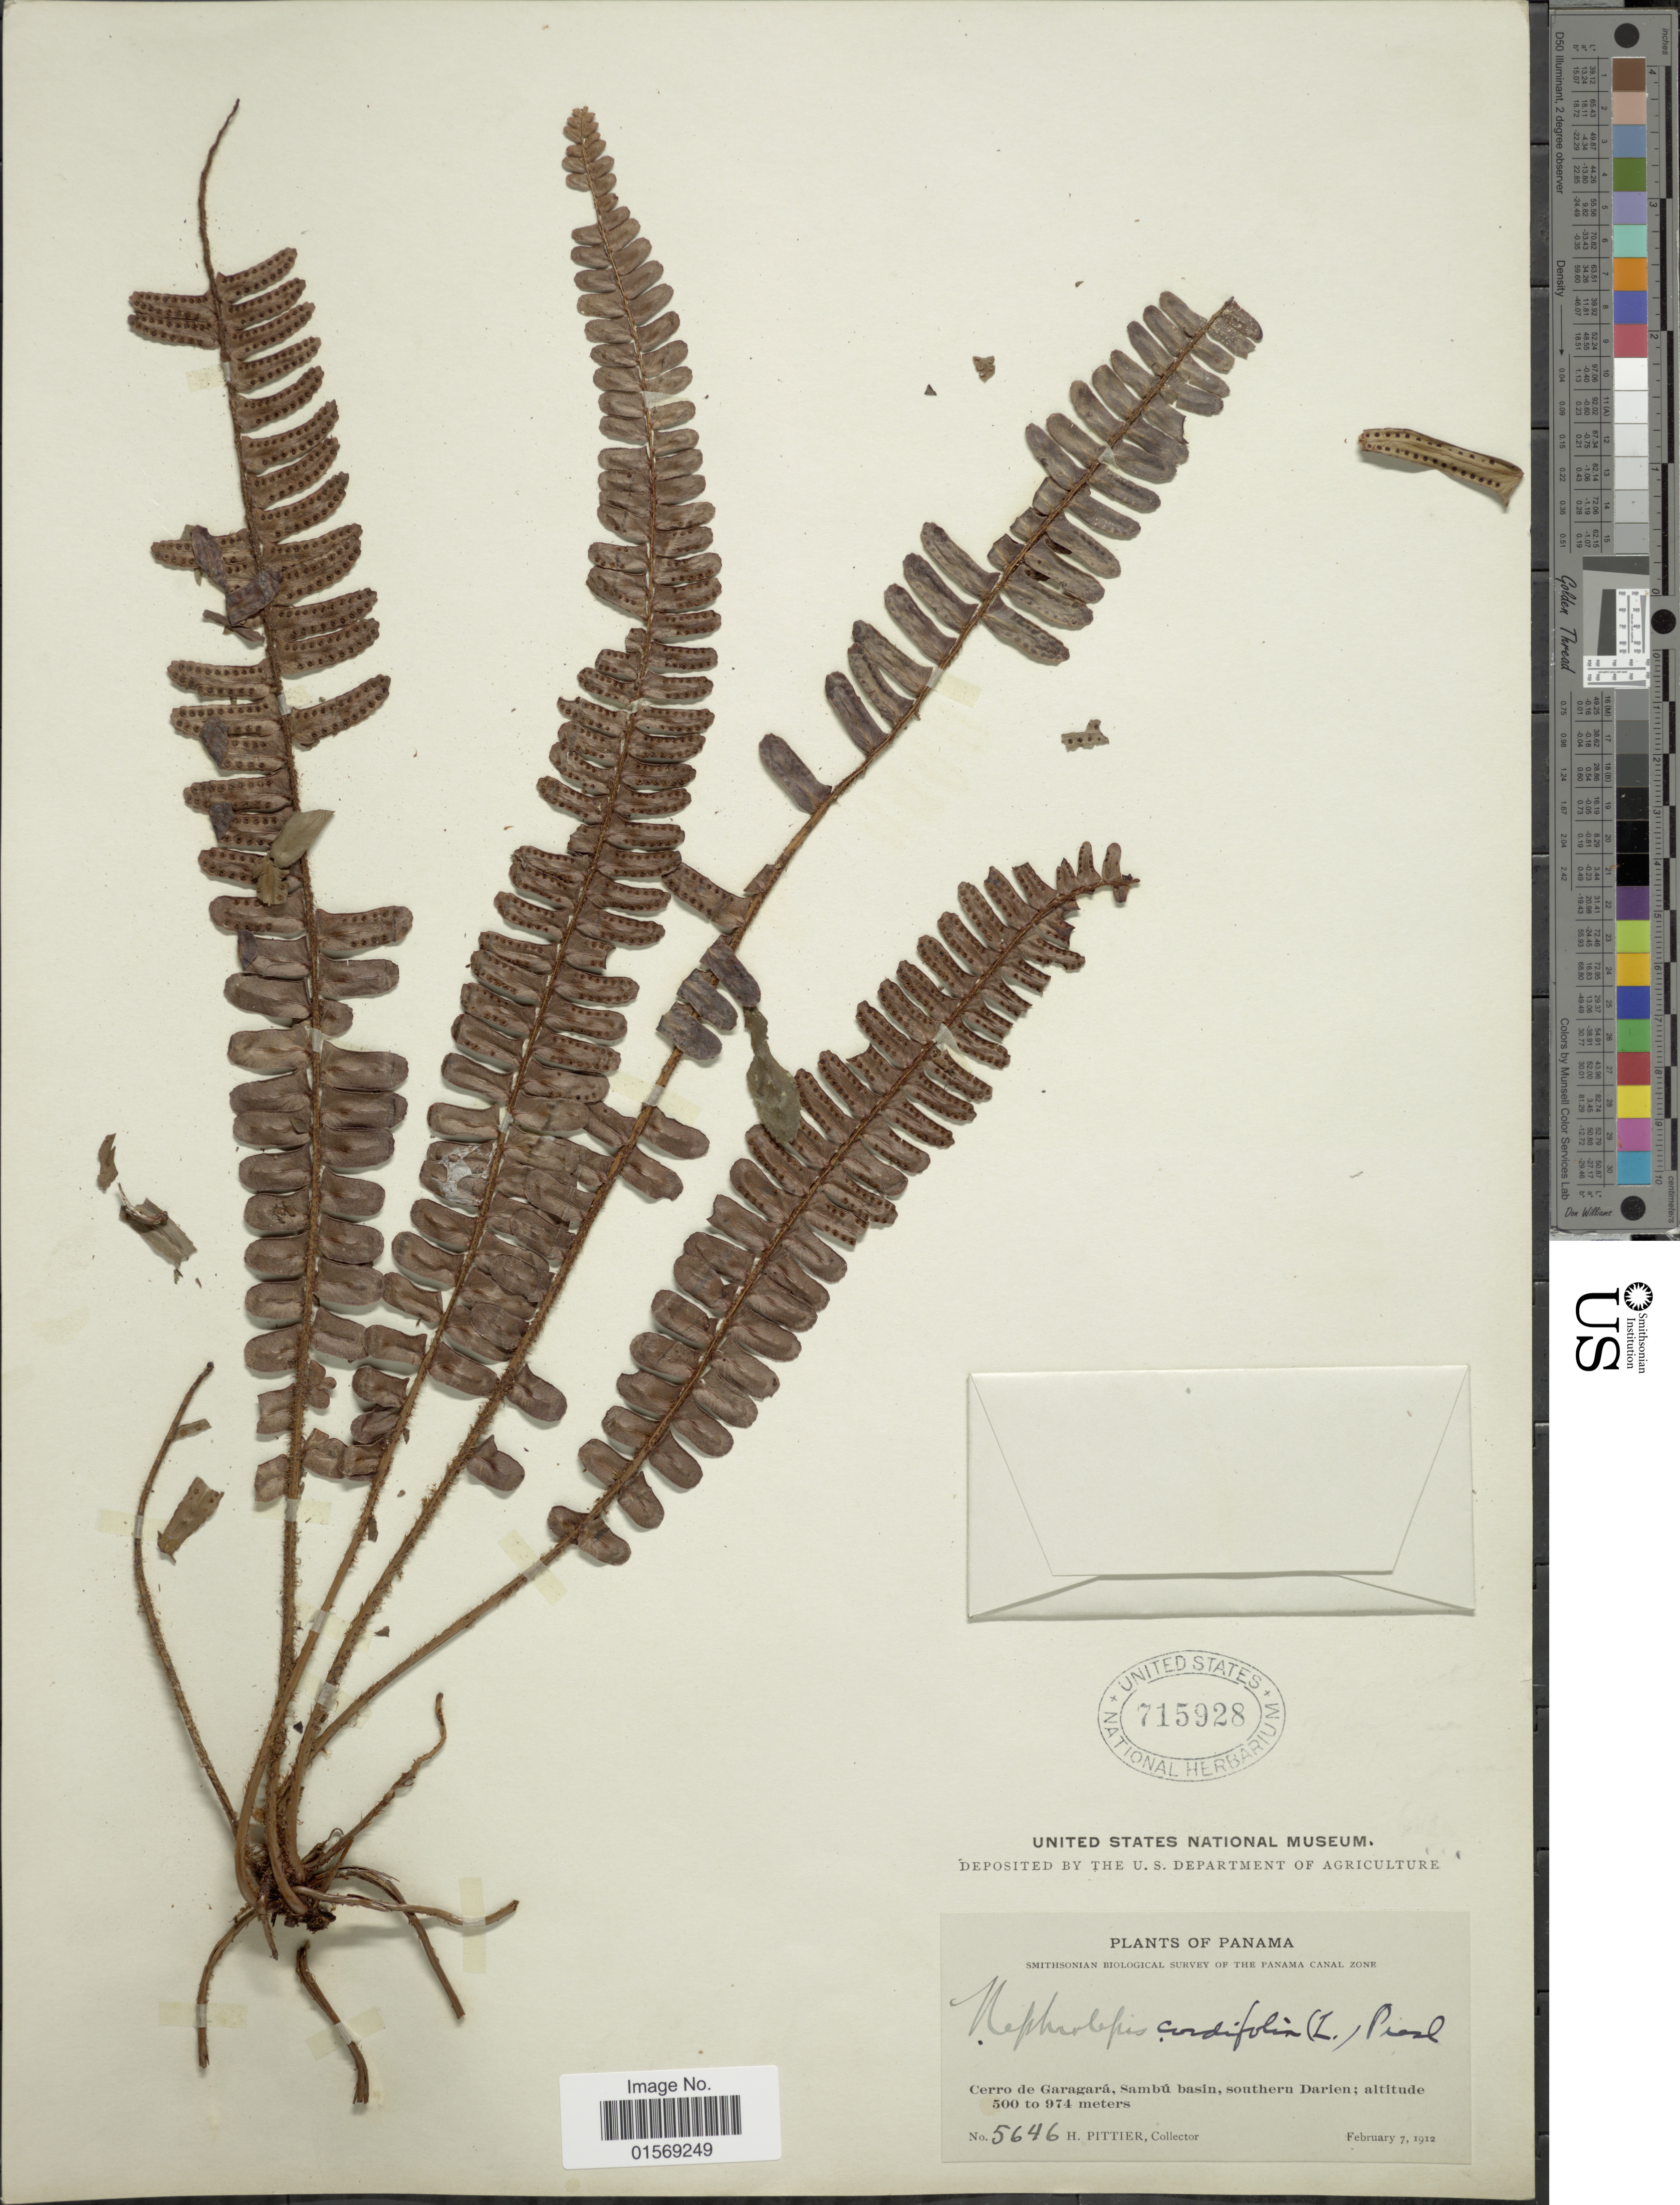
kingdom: Plantae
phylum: Tracheophyta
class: Polypodiopsida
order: Polypodiales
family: Nephrolepidaceae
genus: Nephrolepis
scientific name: Nephrolepis rivularis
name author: (Vahl) Mett. ex Krug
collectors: H. F. Pittier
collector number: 5646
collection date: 1912-02-07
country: Panama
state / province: Darién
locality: Panama. Cerro de Garagara, Sambu basin, southern Darien,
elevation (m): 500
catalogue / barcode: US 715928